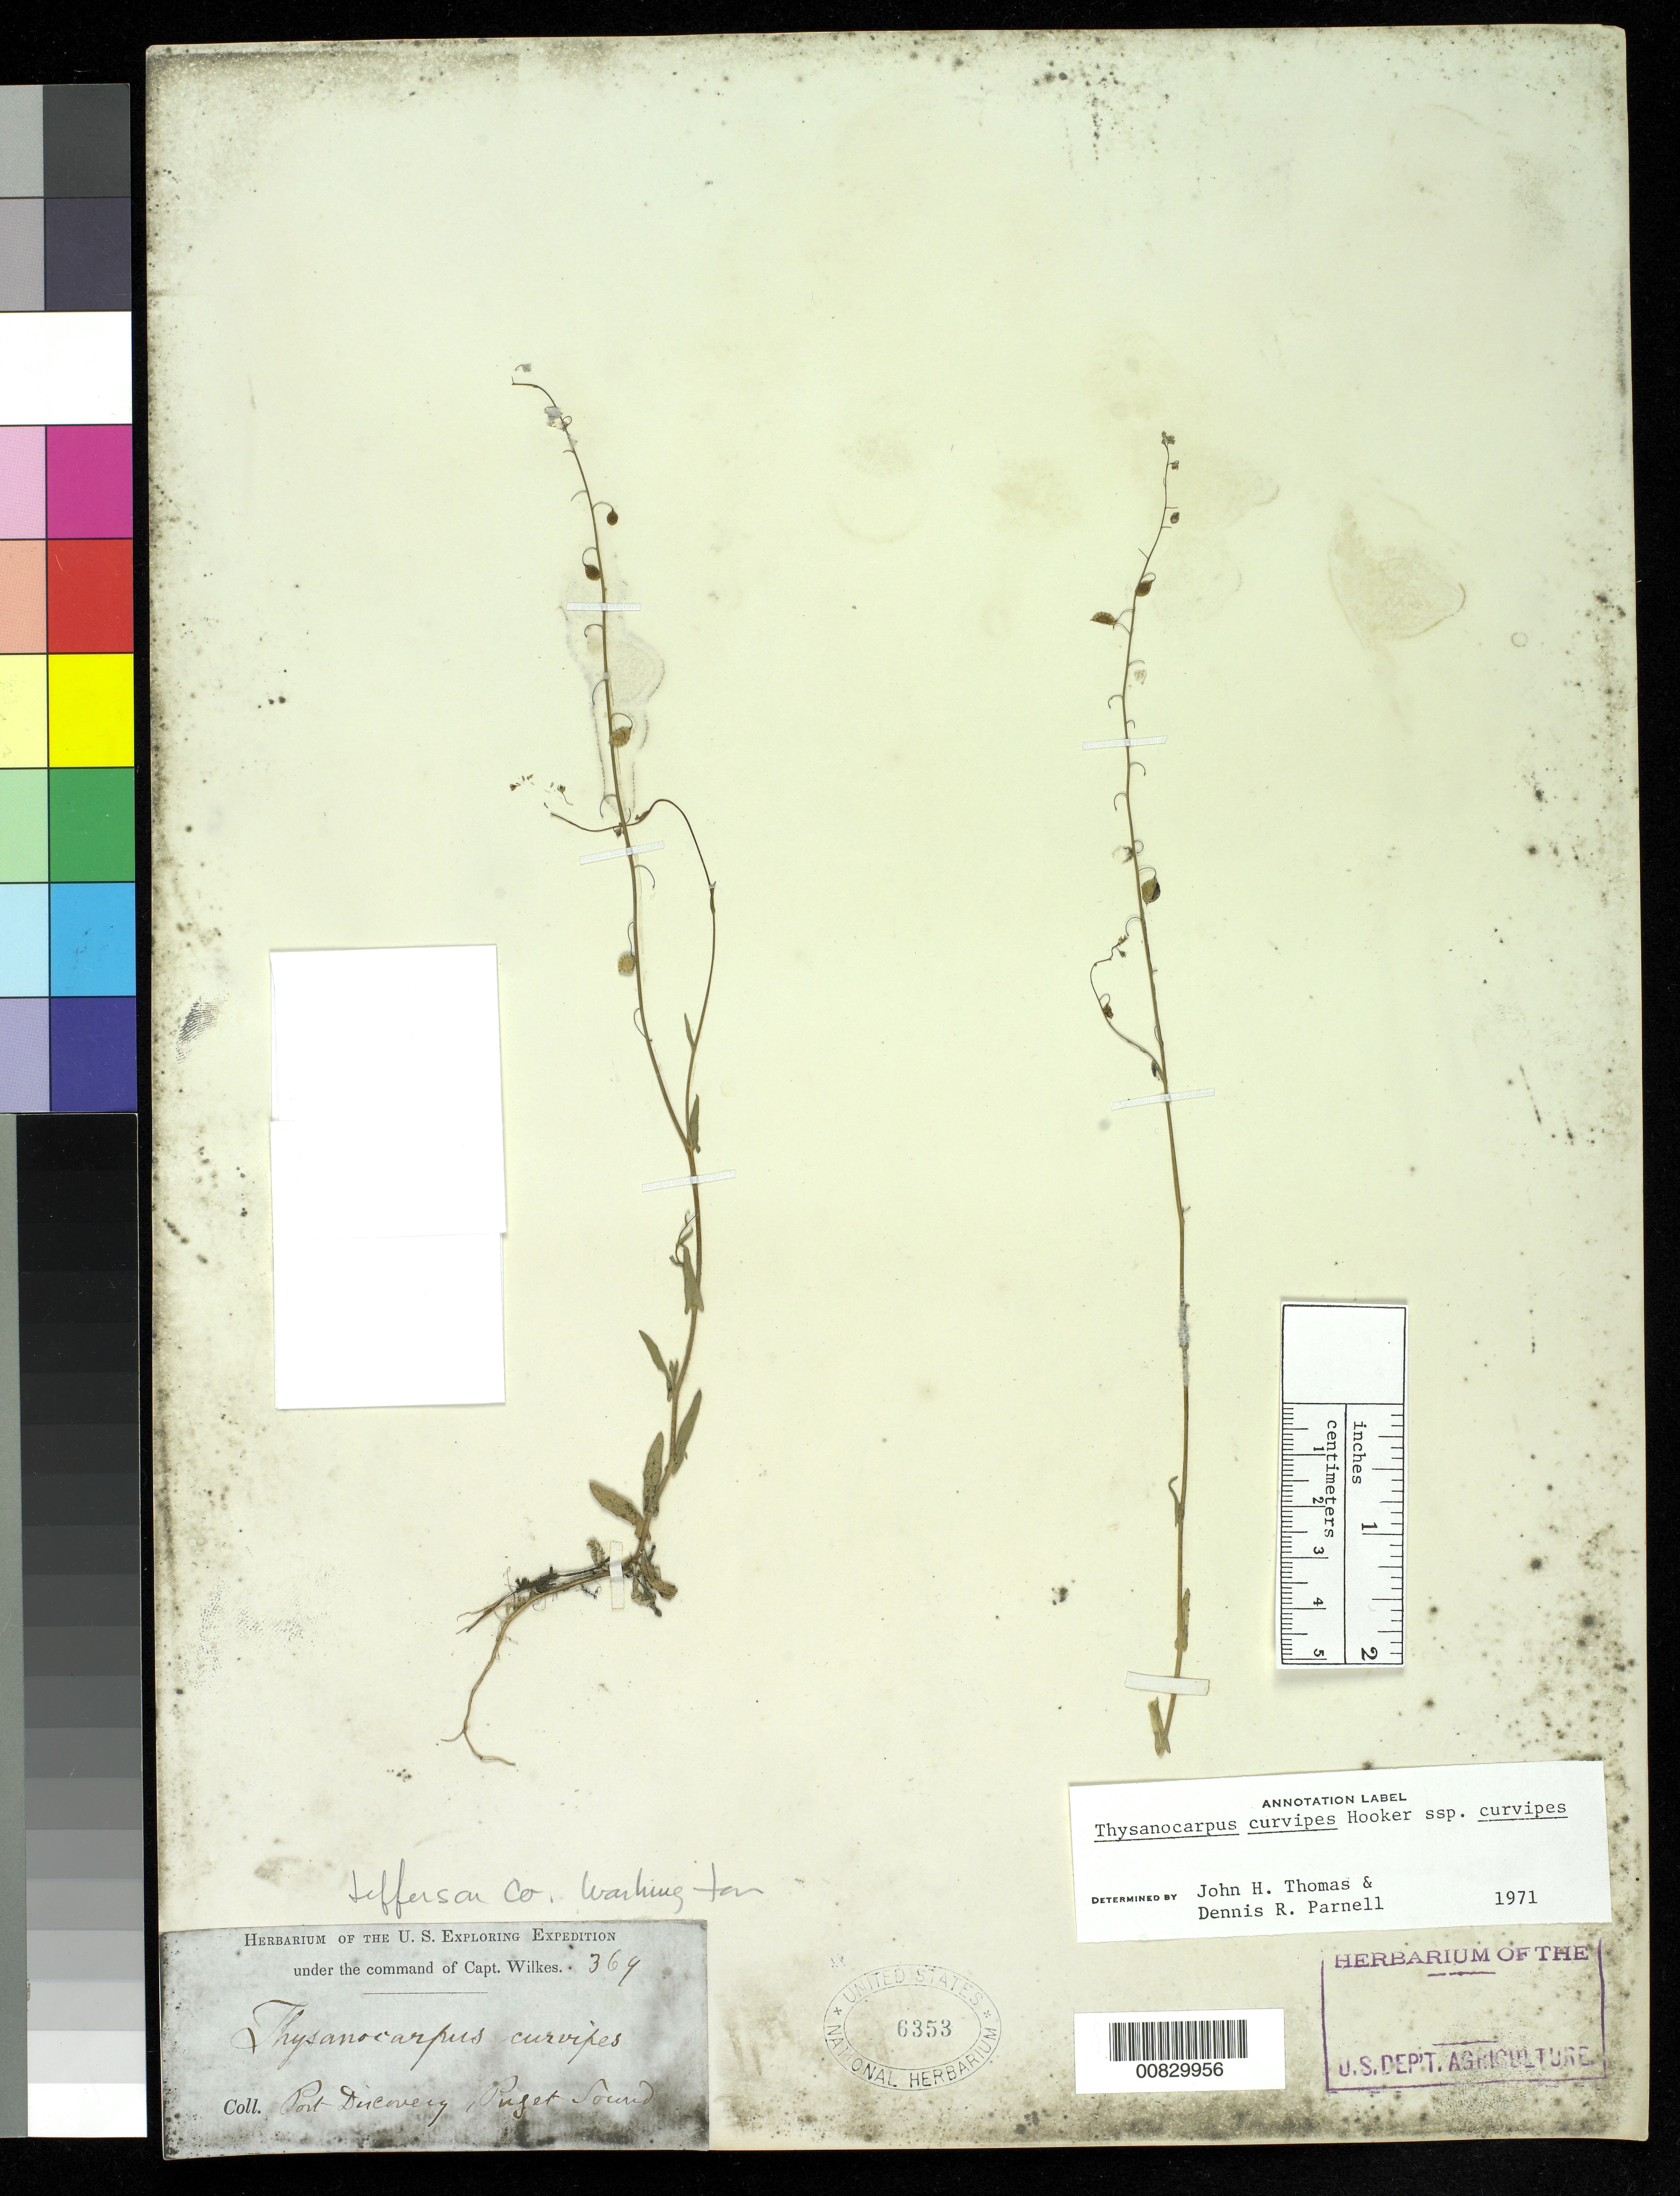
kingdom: Plantae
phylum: Tracheophyta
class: Magnoliopsida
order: Brassicales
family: Brassicaceae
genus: Thysanocarpus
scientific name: Thysanocarpus curvipes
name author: Hook.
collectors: Wilkes Explor. Exped.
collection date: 1838/1842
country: United States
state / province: Washington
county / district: King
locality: Port Discovery, Puget Sound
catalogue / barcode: US 6353